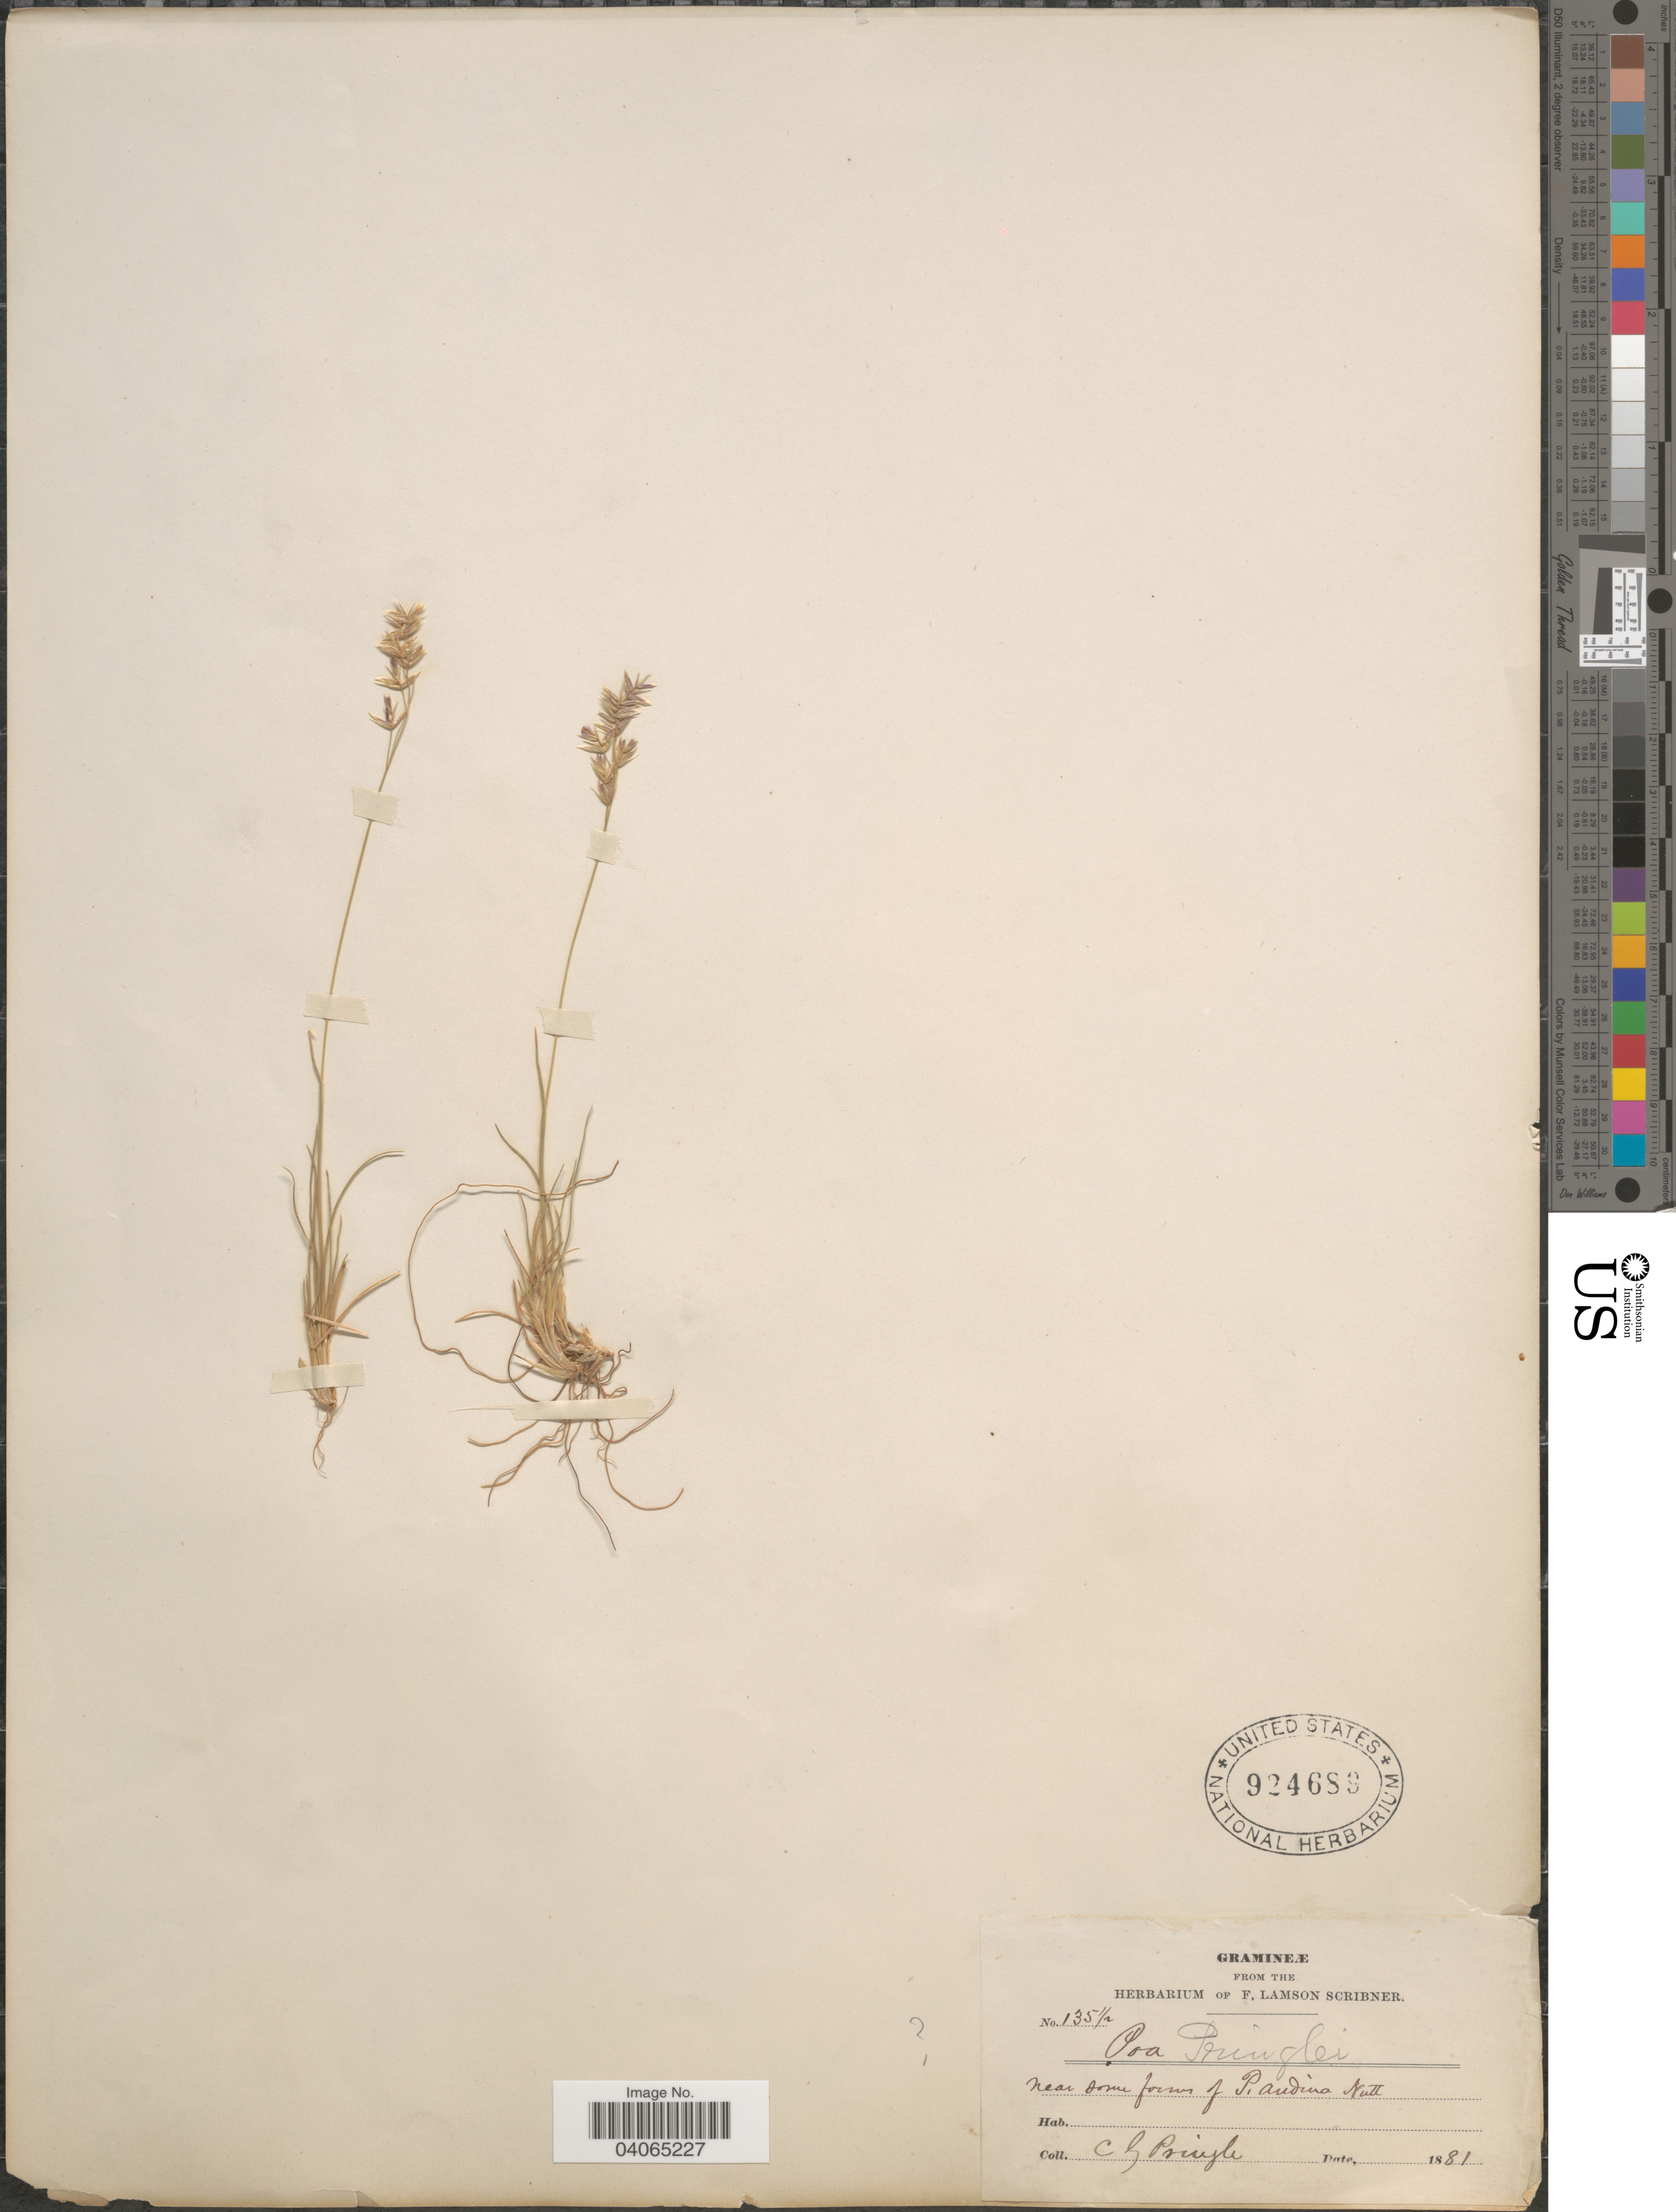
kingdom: Plantae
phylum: Tracheophyta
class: Liliopsida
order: Poales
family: Poaceae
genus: Poa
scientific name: Poa pringlei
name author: Scribn.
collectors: C. G. Pringle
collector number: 135½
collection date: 1881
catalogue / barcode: US 924689